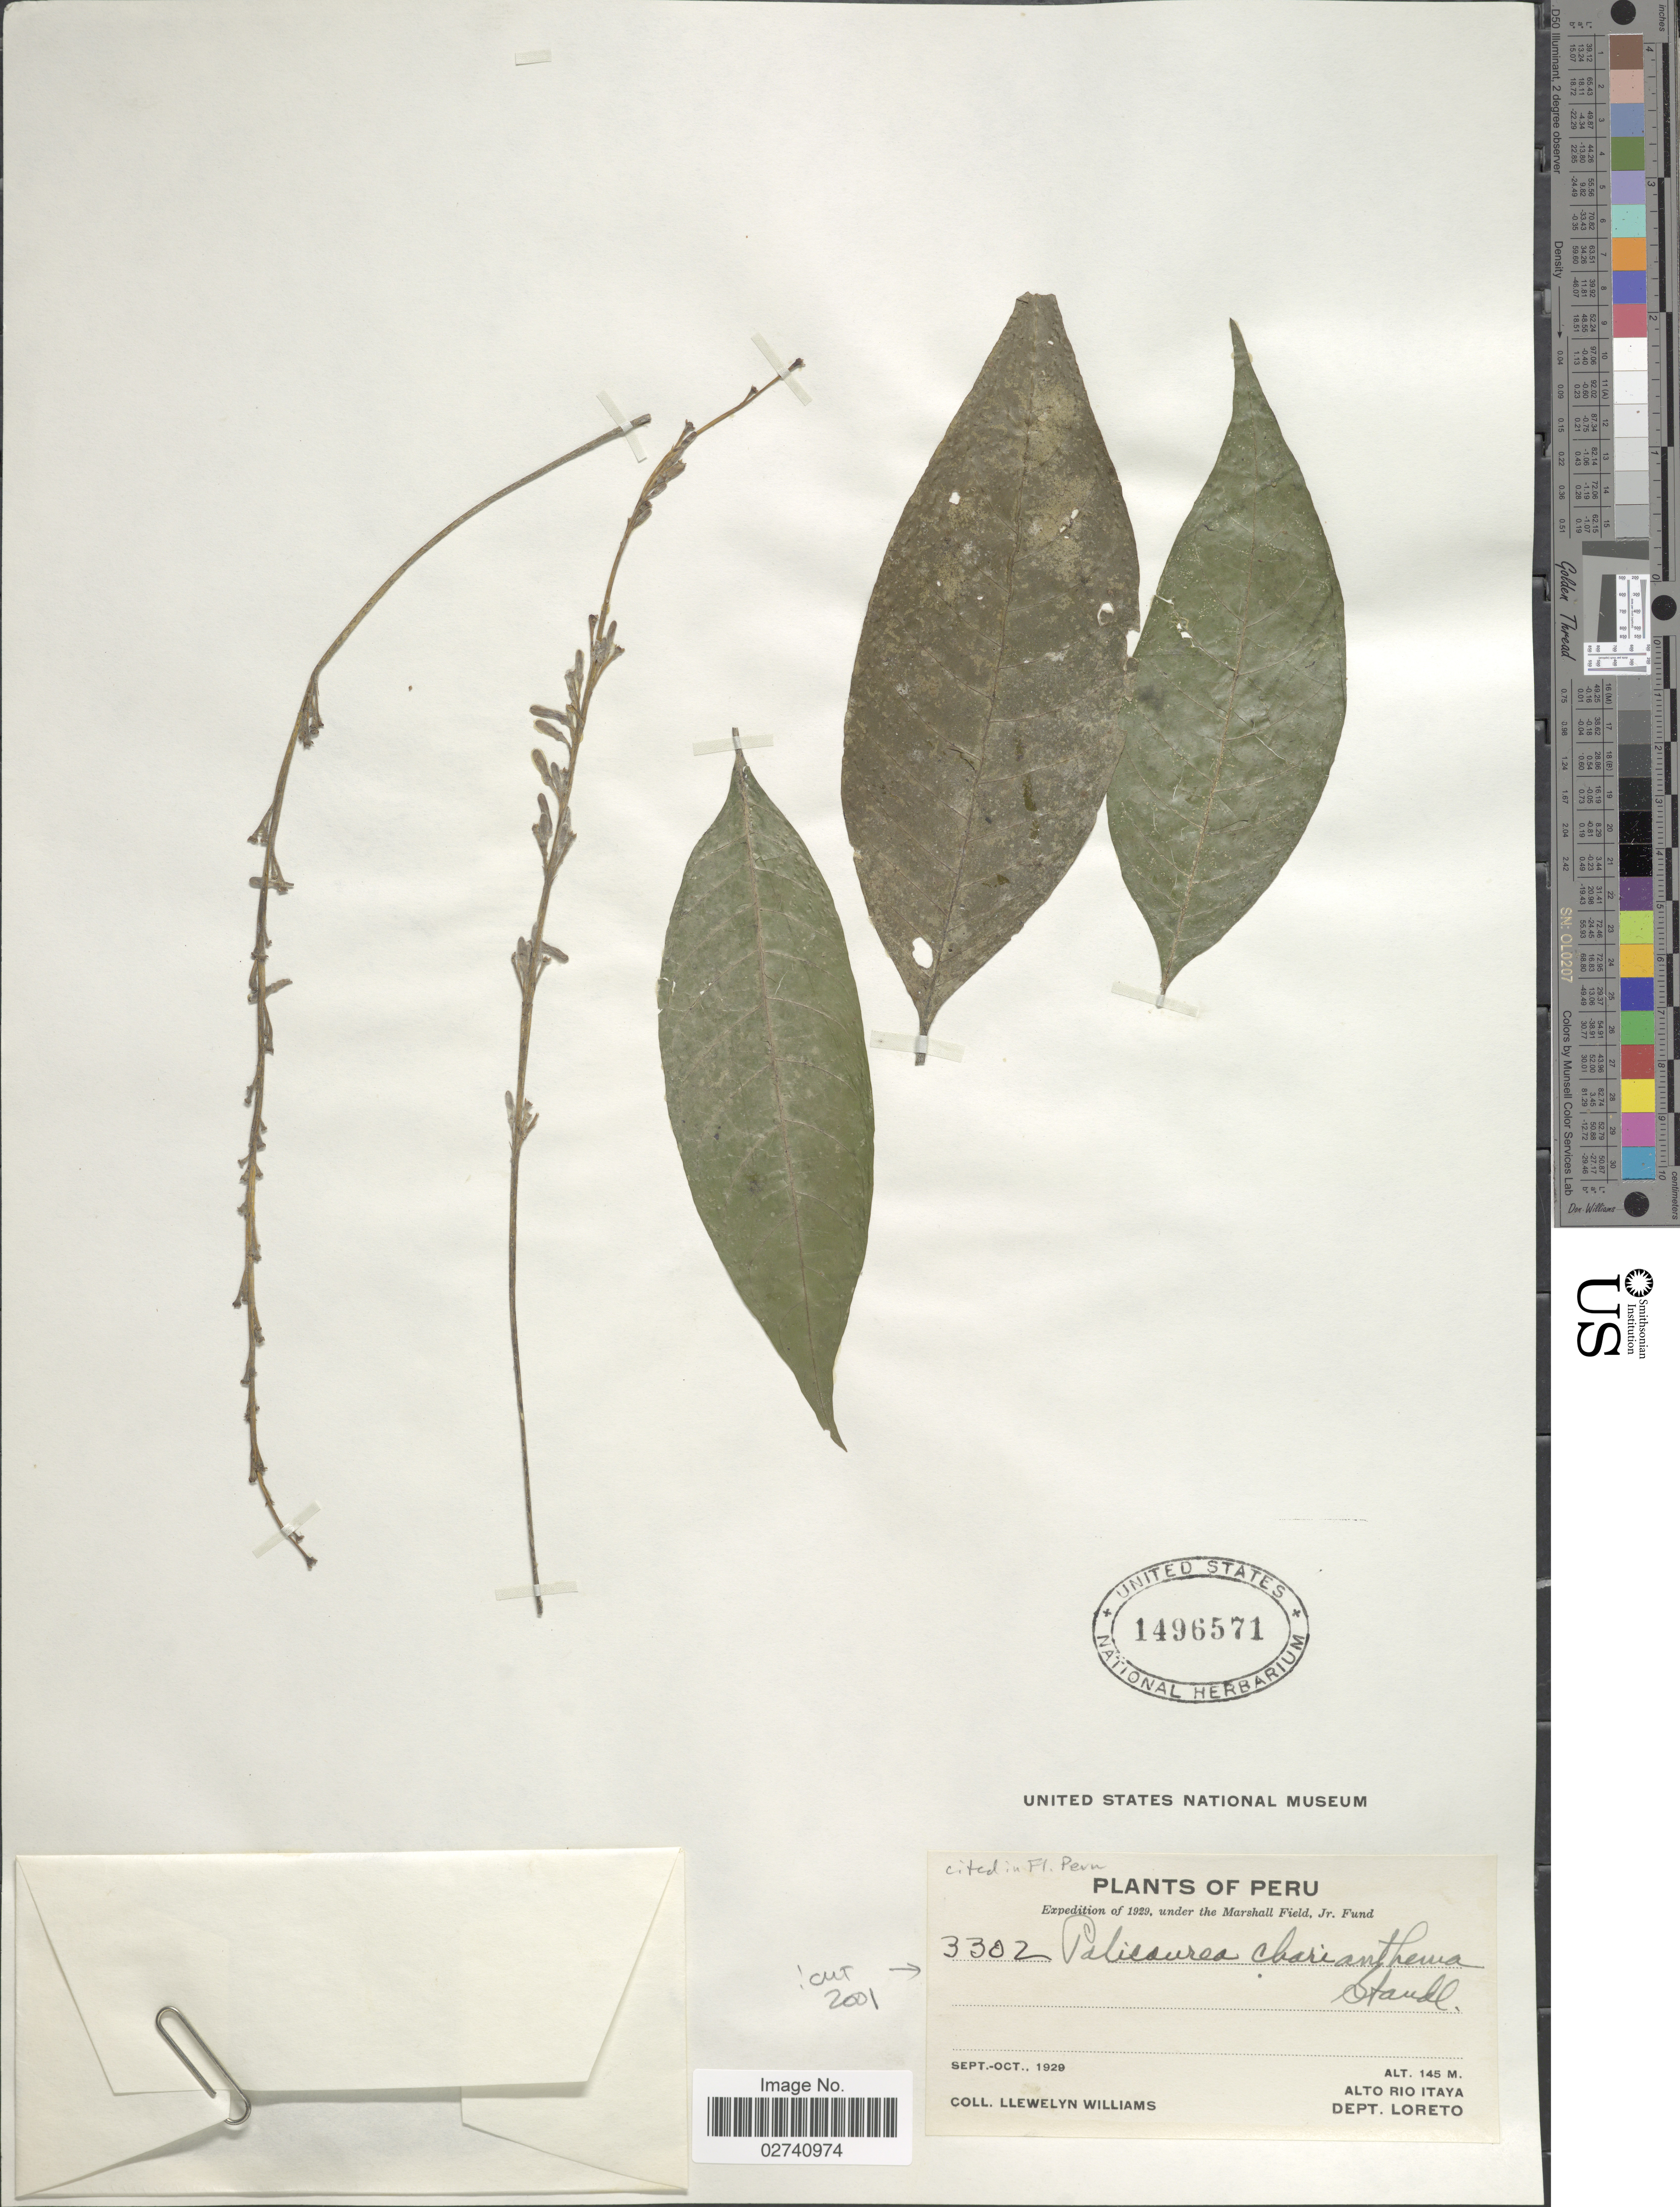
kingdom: Plantae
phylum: Tracheophyta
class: Magnoliopsida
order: Gentianales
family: Rubiaceae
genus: Palicourea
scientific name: Palicourea charianthema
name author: Standl.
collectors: Ll. Williams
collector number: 3302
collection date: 1929-09/1929-10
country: Peru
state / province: Loreto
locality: Alto Rio Itaya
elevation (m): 145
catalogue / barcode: US 1496571